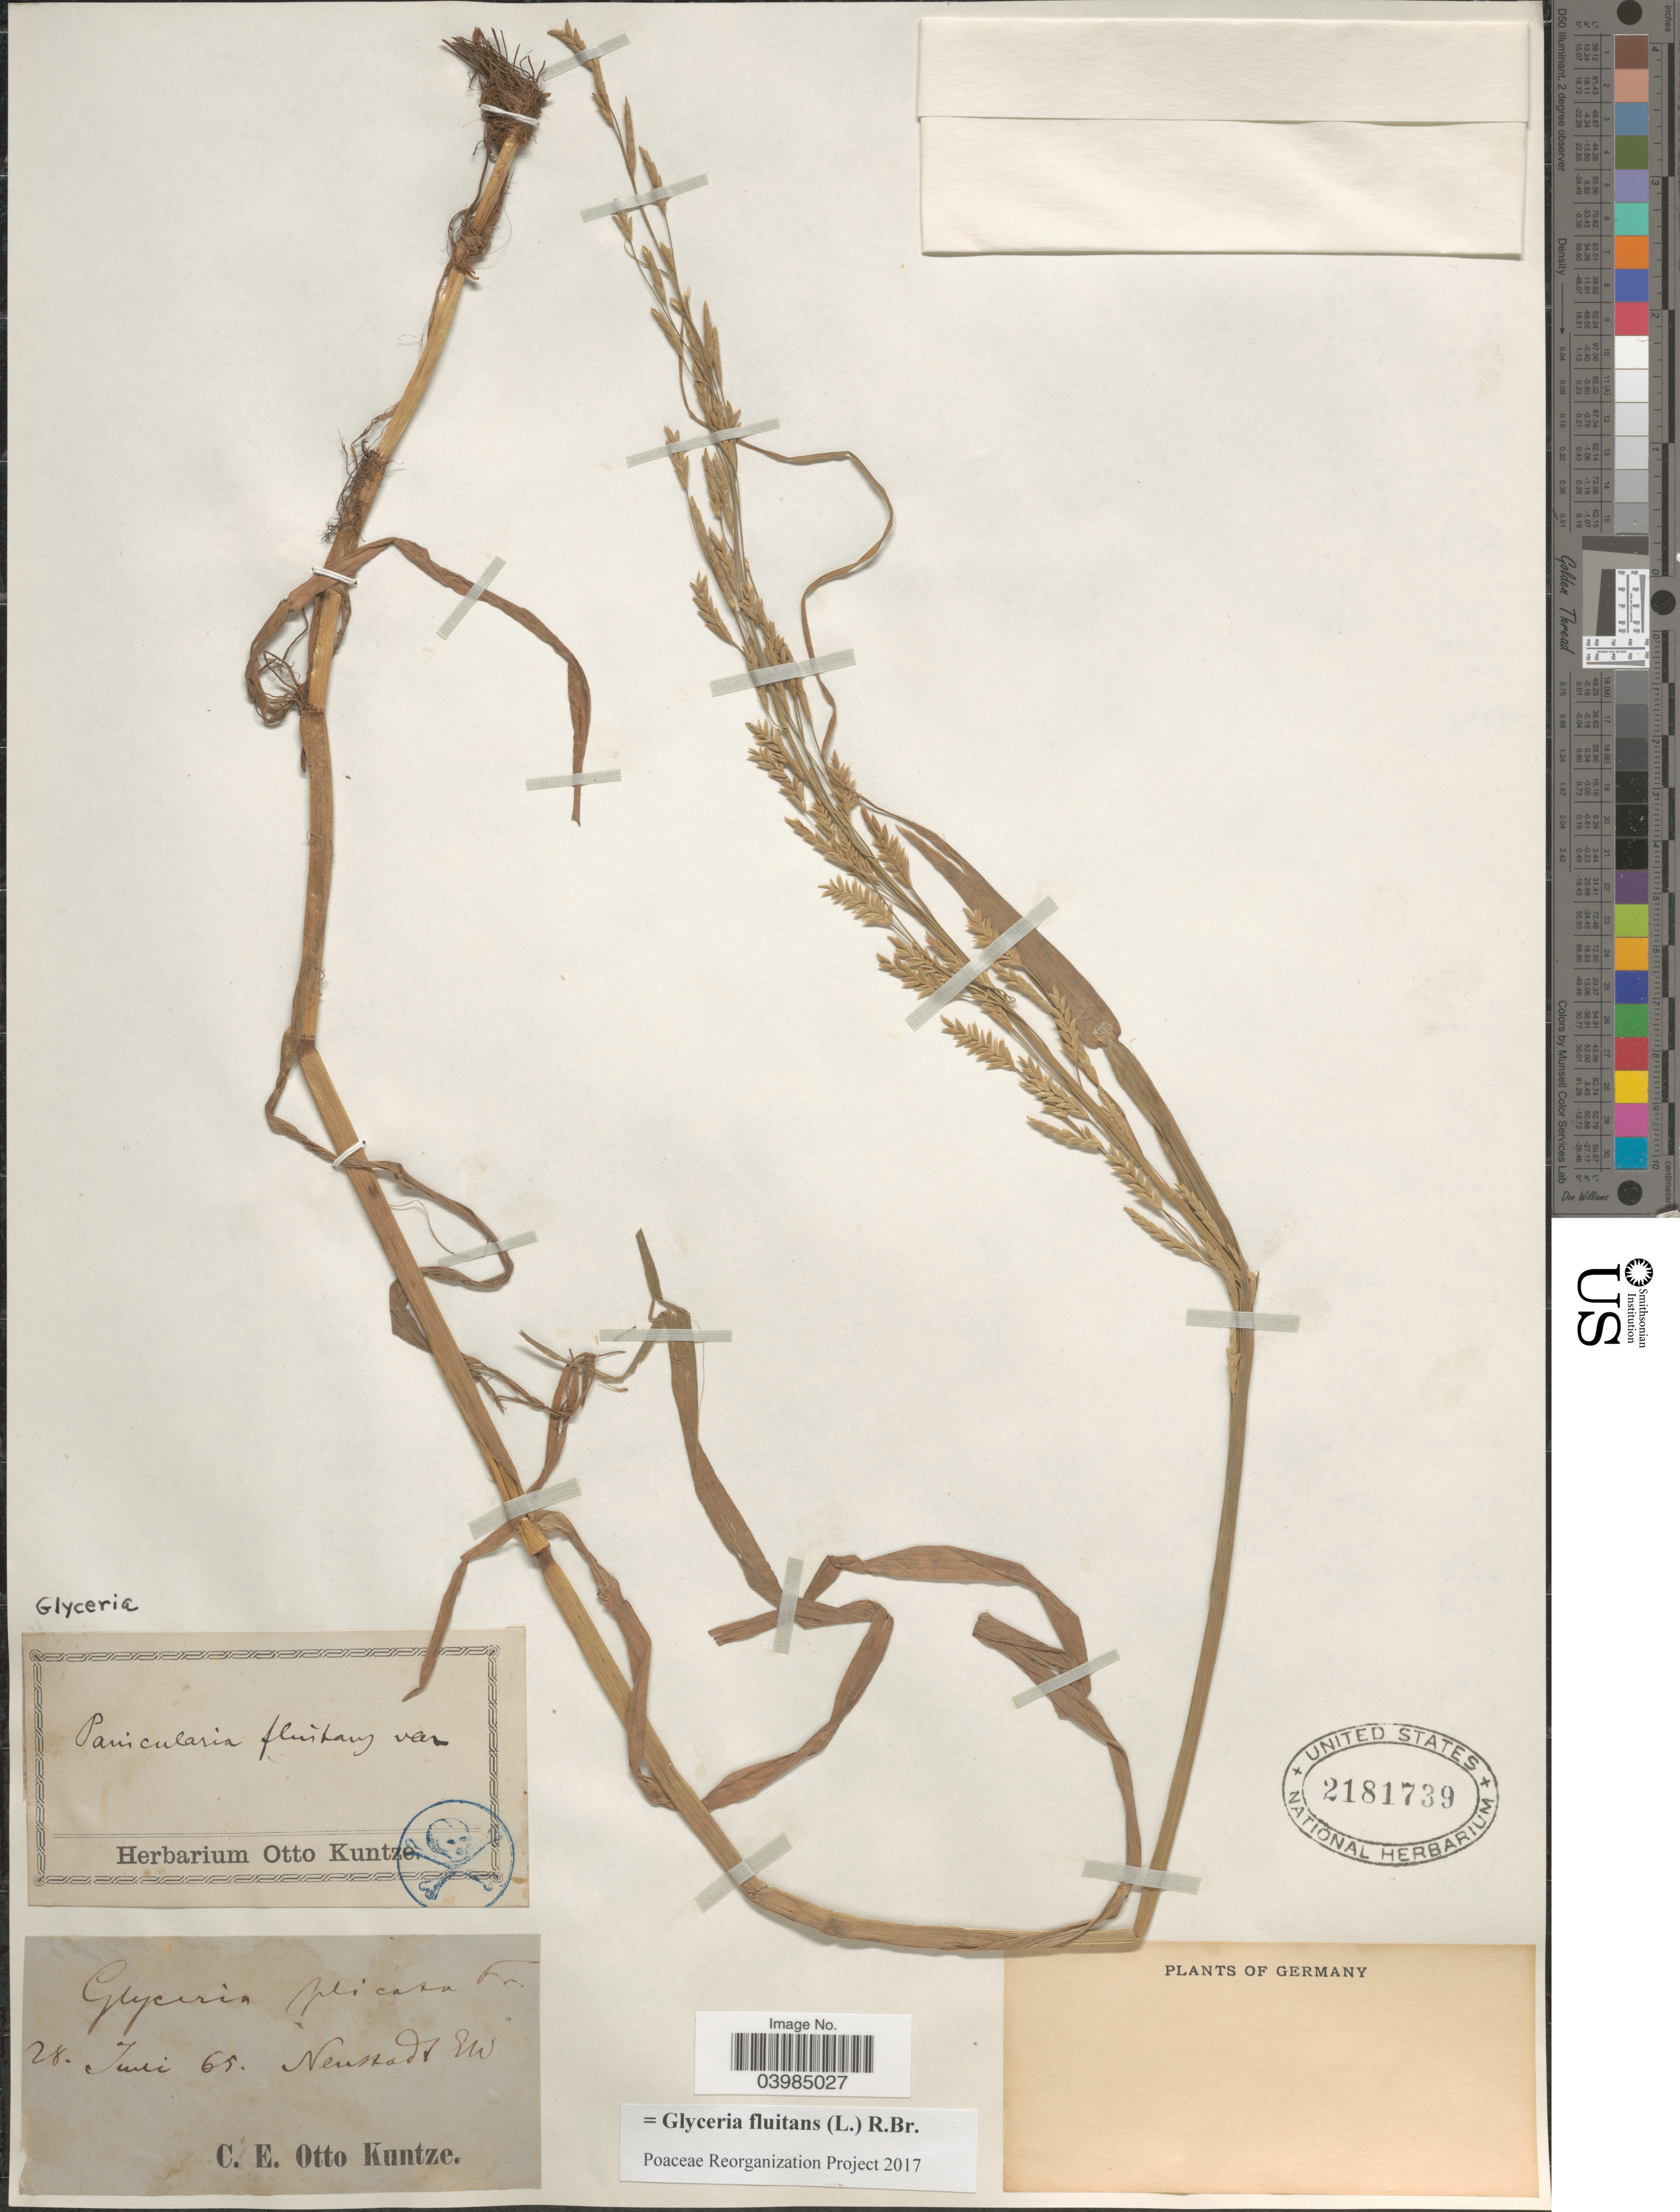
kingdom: Plantae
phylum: Tracheophyta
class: Liliopsida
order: Poales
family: Poaceae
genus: Glyceria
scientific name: Glyceria fluitans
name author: (L.) R. Br.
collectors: C.E.O. Kuntze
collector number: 28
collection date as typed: Transcribed d/m/y: /6/65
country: Germany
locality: Neustadt EW.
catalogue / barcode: US 2181739